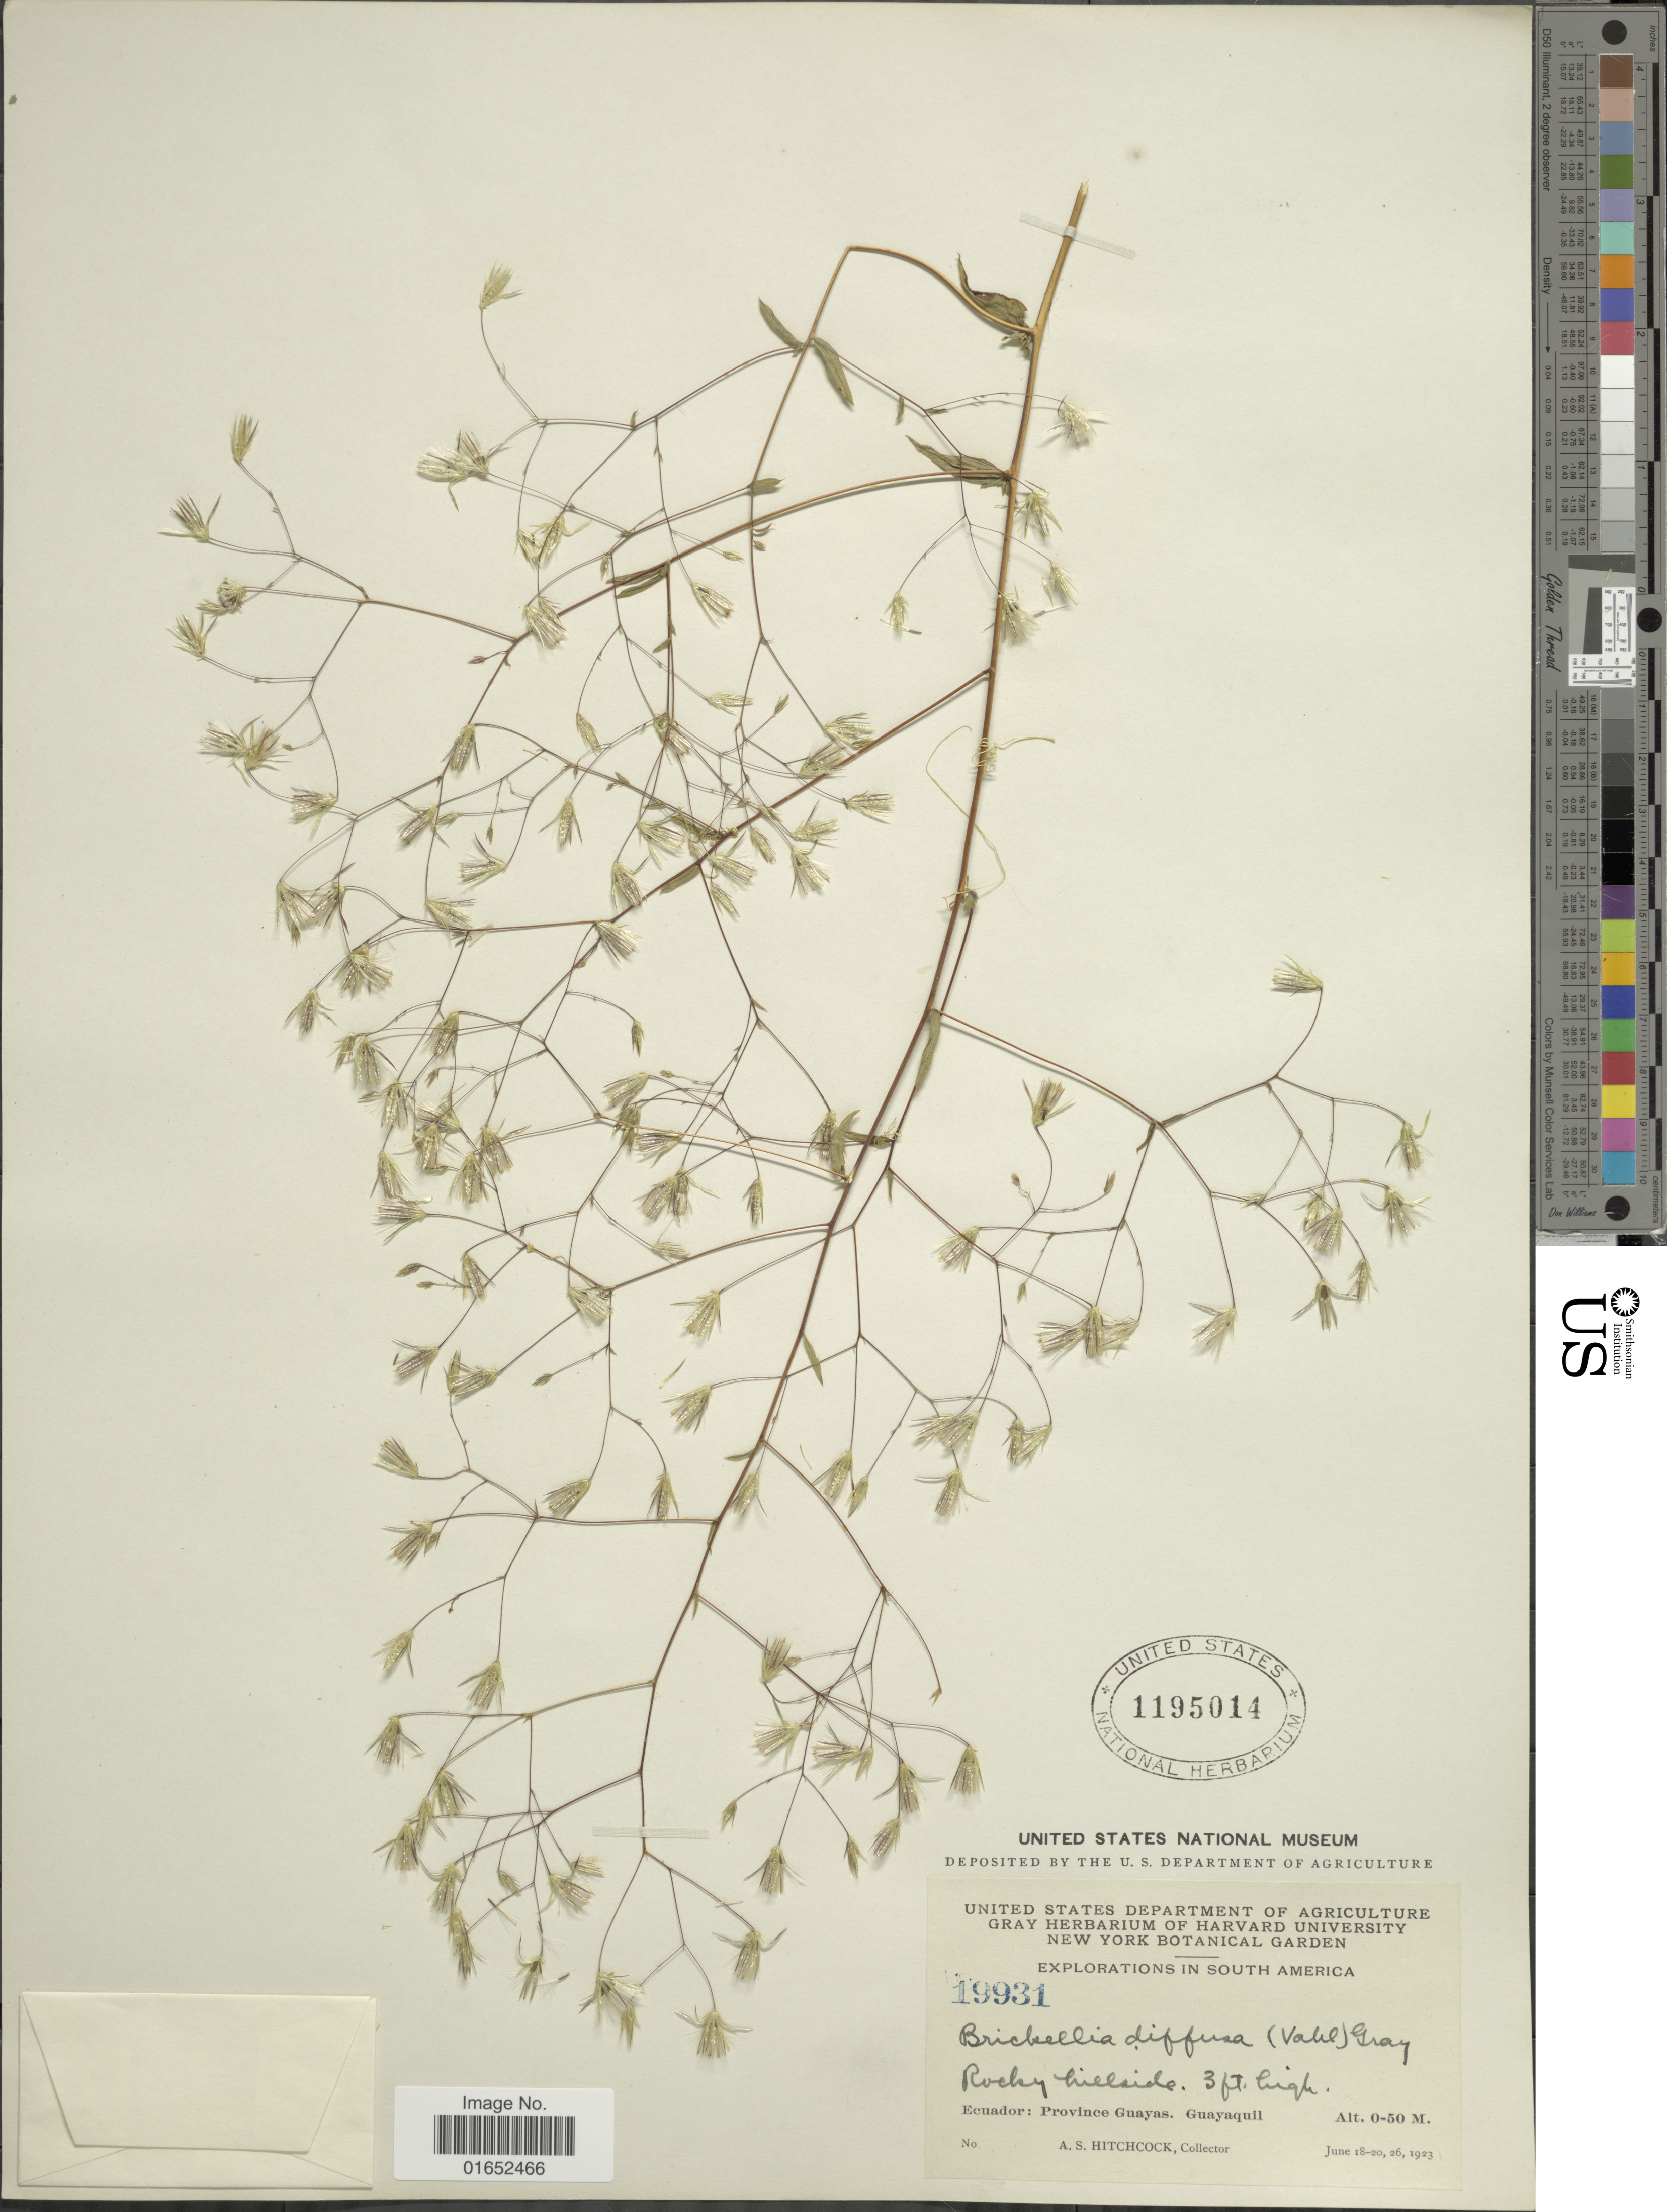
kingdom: Plantae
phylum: Tracheophyta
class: Magnoliopsida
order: Asterales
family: Asteraceae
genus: Brickellia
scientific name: Brickellia diffusa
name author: (Vahl) A. Gray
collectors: A. S. Hitchcock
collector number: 19931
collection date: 1923-06-18/1923-06-26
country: Ecuador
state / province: Guayas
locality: Rocky hillside, Guayaquil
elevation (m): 0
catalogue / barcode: US 1195014